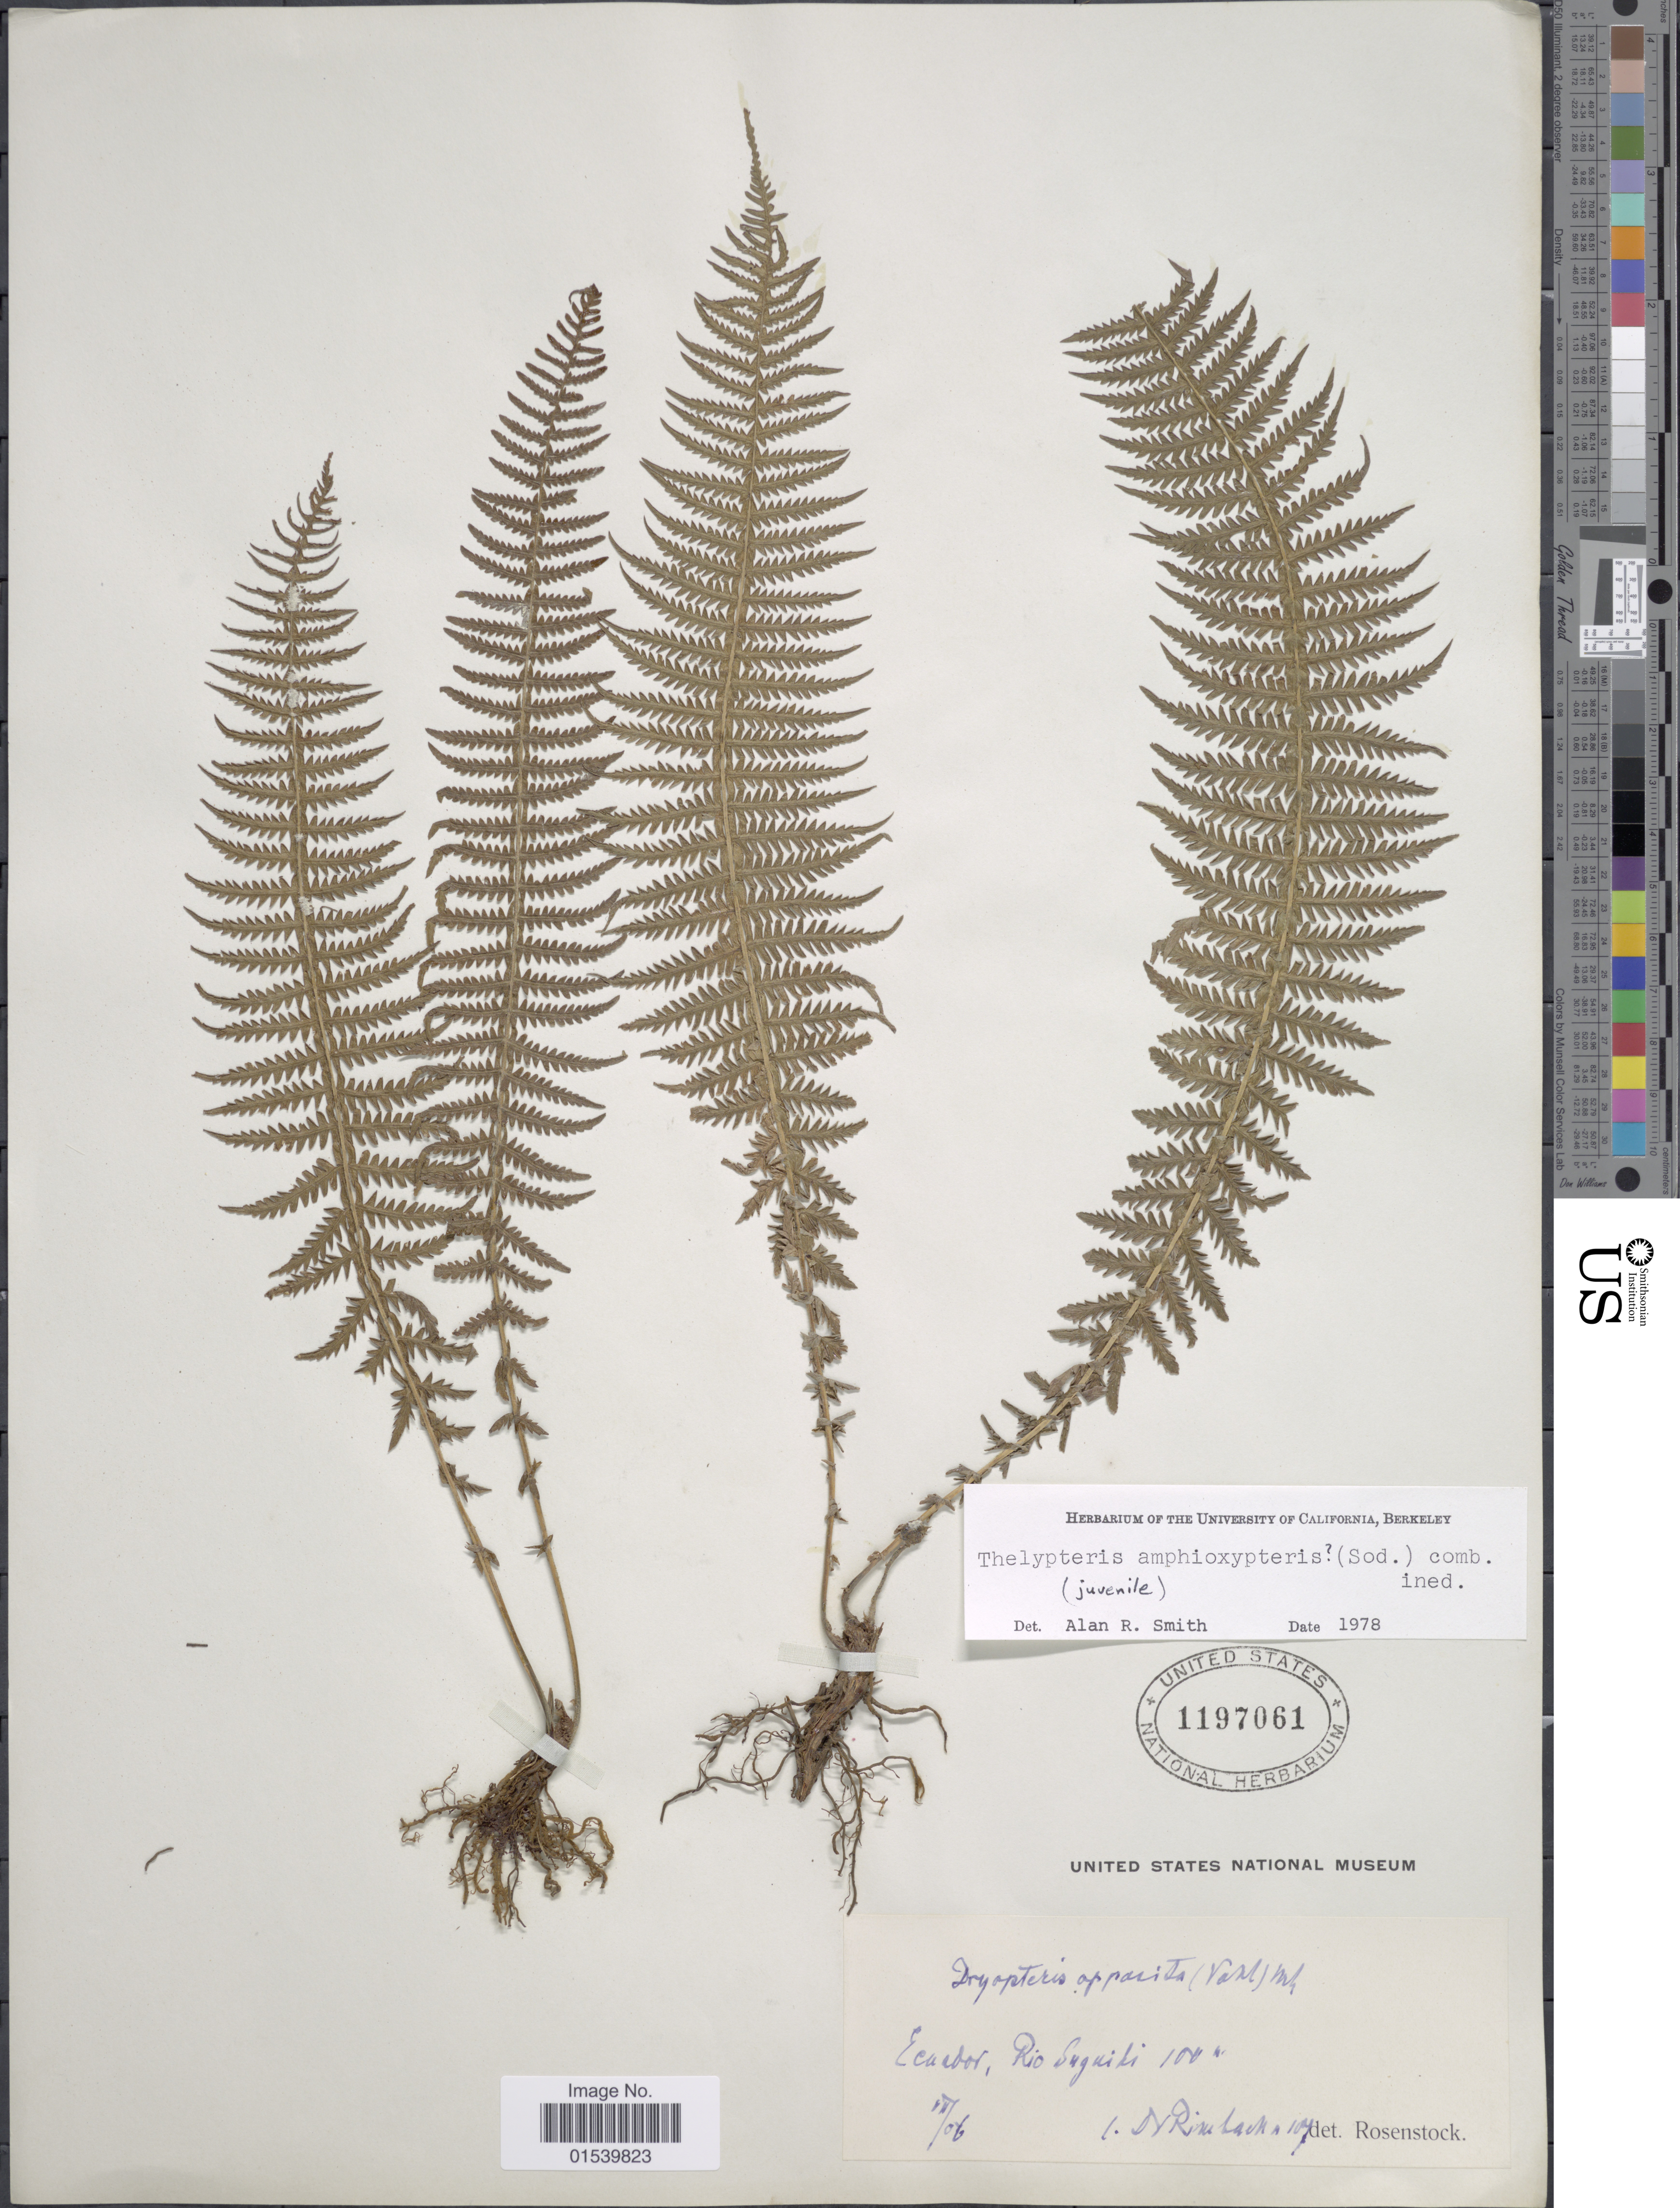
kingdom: Plantae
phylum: Tracheophyta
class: Polypodiopsida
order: Polypodiales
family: Thelypteridaceae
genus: Amauropelta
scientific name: Amauropelta amphioxypteris (Sodiro) comb. nov., ined. 2015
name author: (Sodiro)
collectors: Rimbach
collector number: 107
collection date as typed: Transcribed d/m/y: /6/6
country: Ecuador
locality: Rio Suguibi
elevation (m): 100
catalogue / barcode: US 1197061